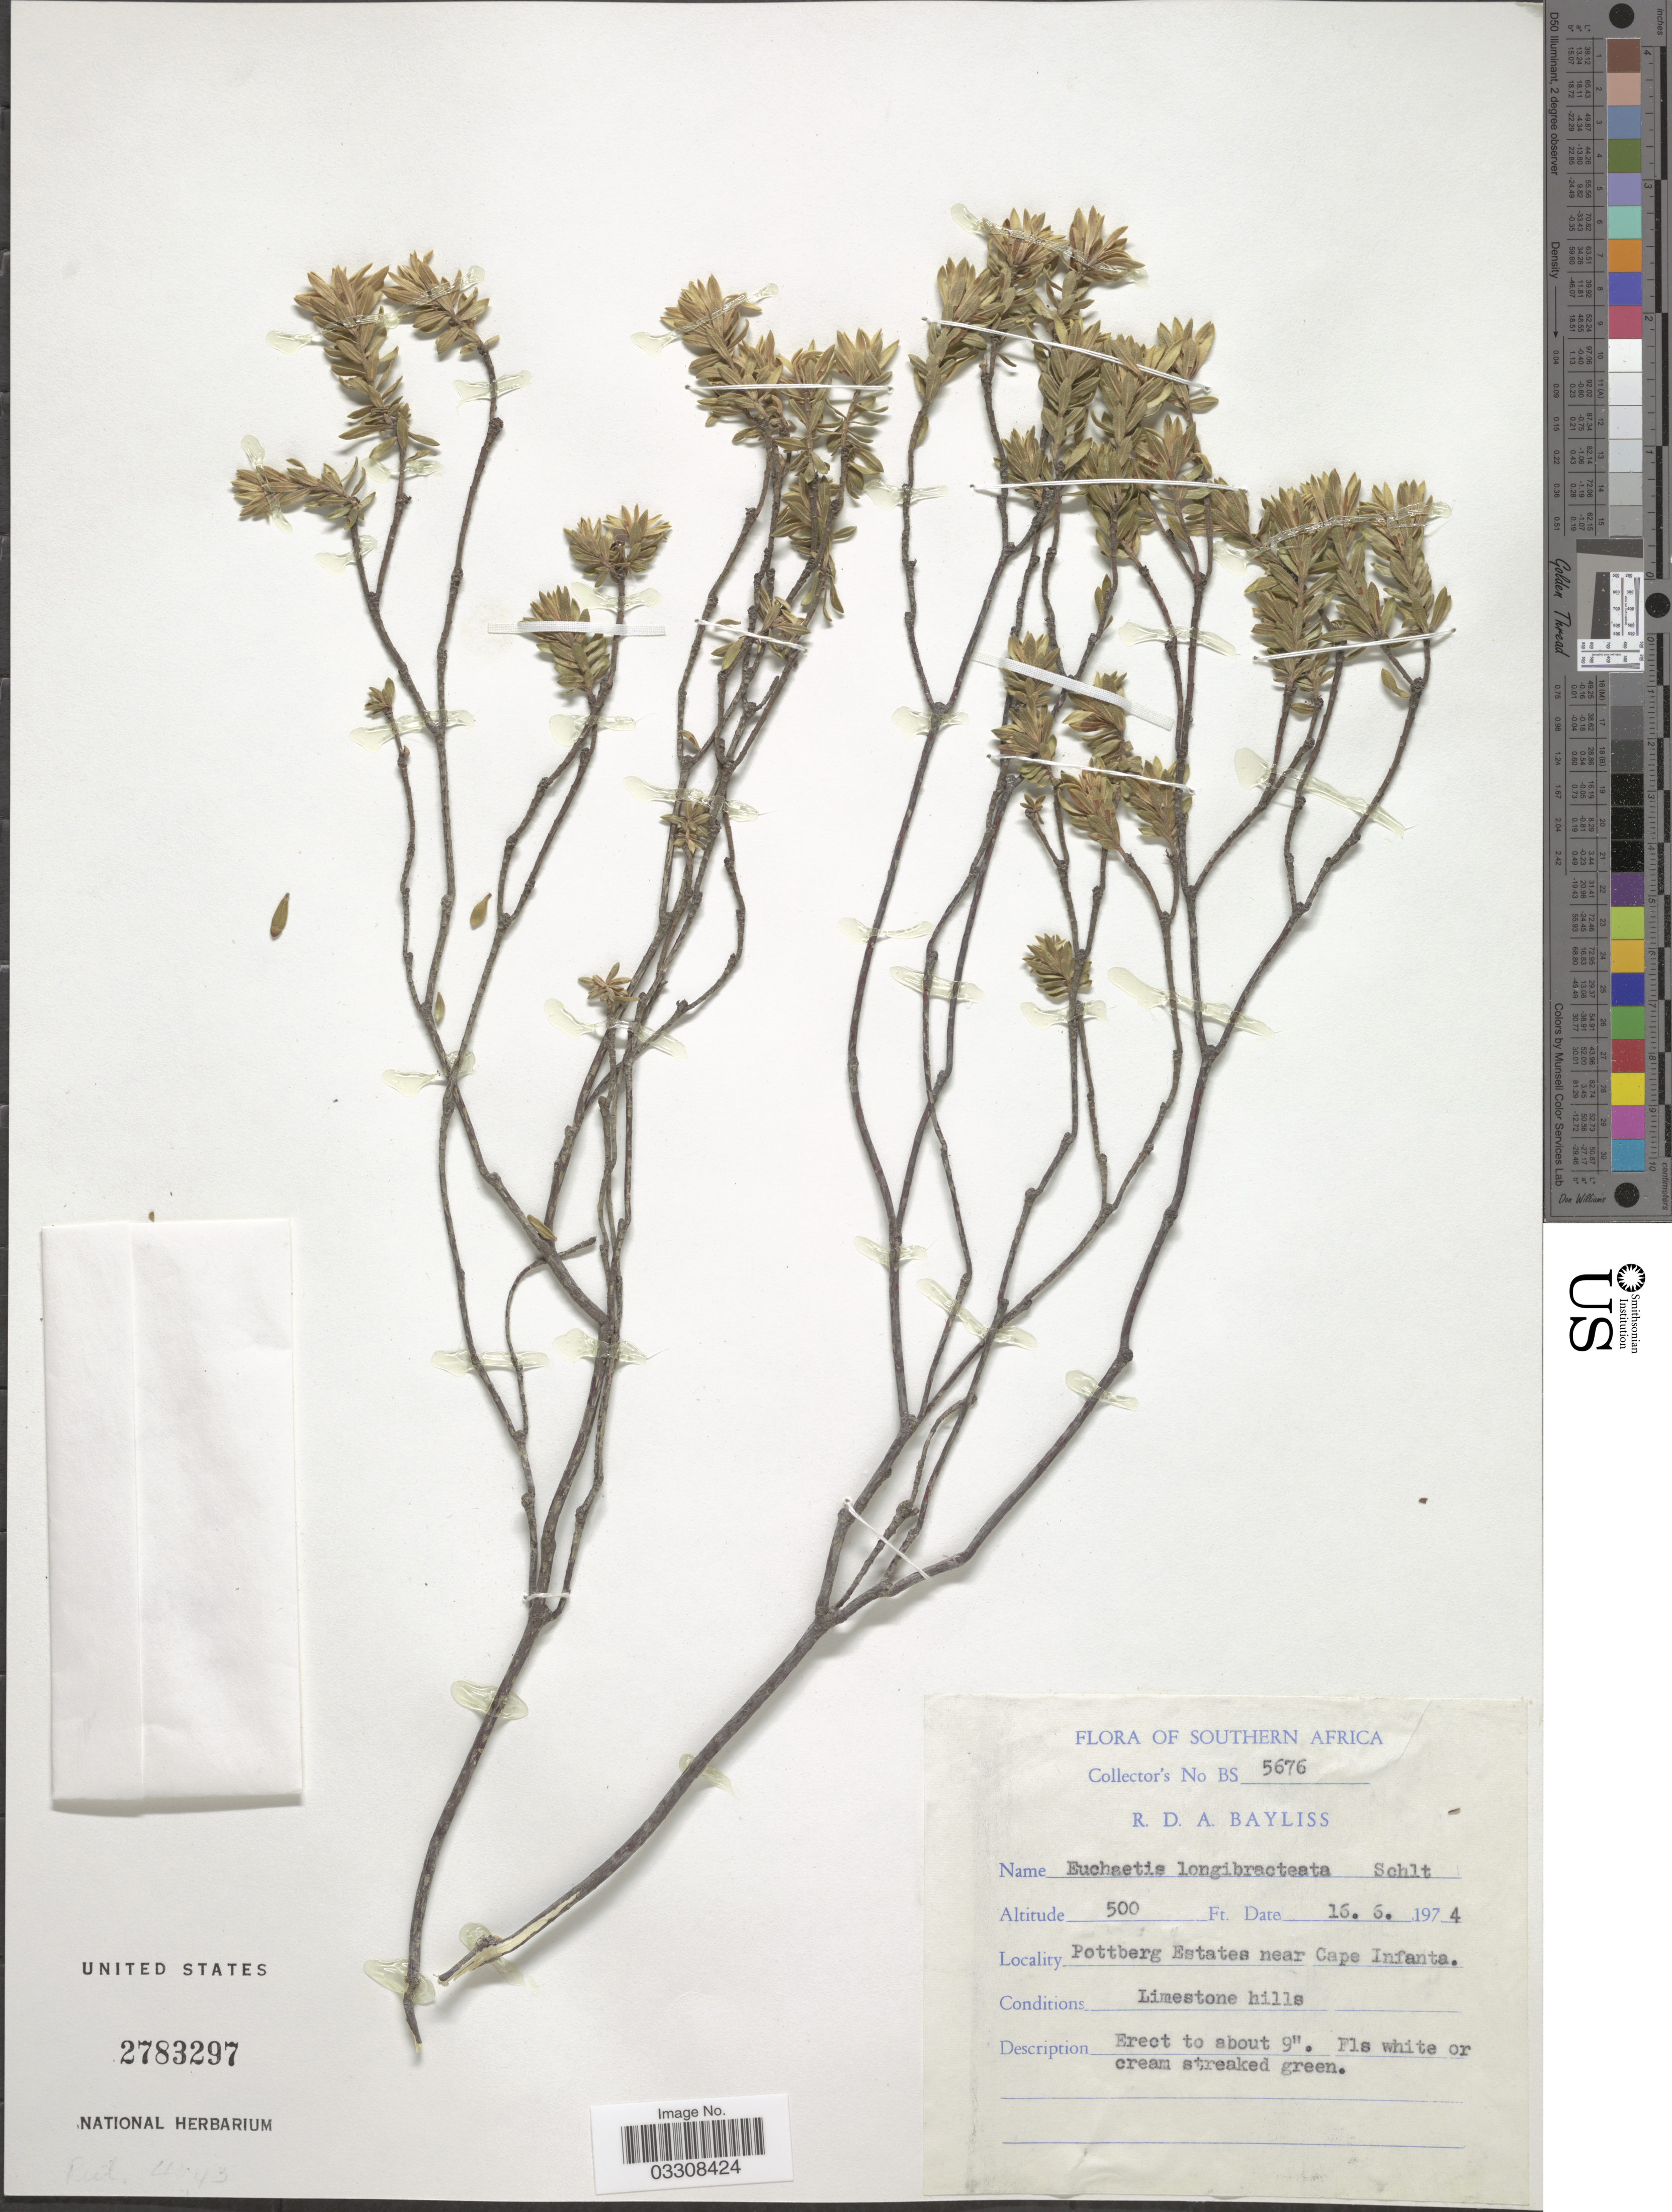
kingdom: Plantae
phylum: Tracheophyta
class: Magnoliopsida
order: Sapindales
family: Rutaceae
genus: Euchaetis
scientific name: Euchaetis longibracteata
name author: Schltr.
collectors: R. Bayliss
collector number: BS5676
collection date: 1974-06-16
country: South Africa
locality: Southern Africa. Pottberg Estates near Cape Infanta.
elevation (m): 152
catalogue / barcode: US 2783297